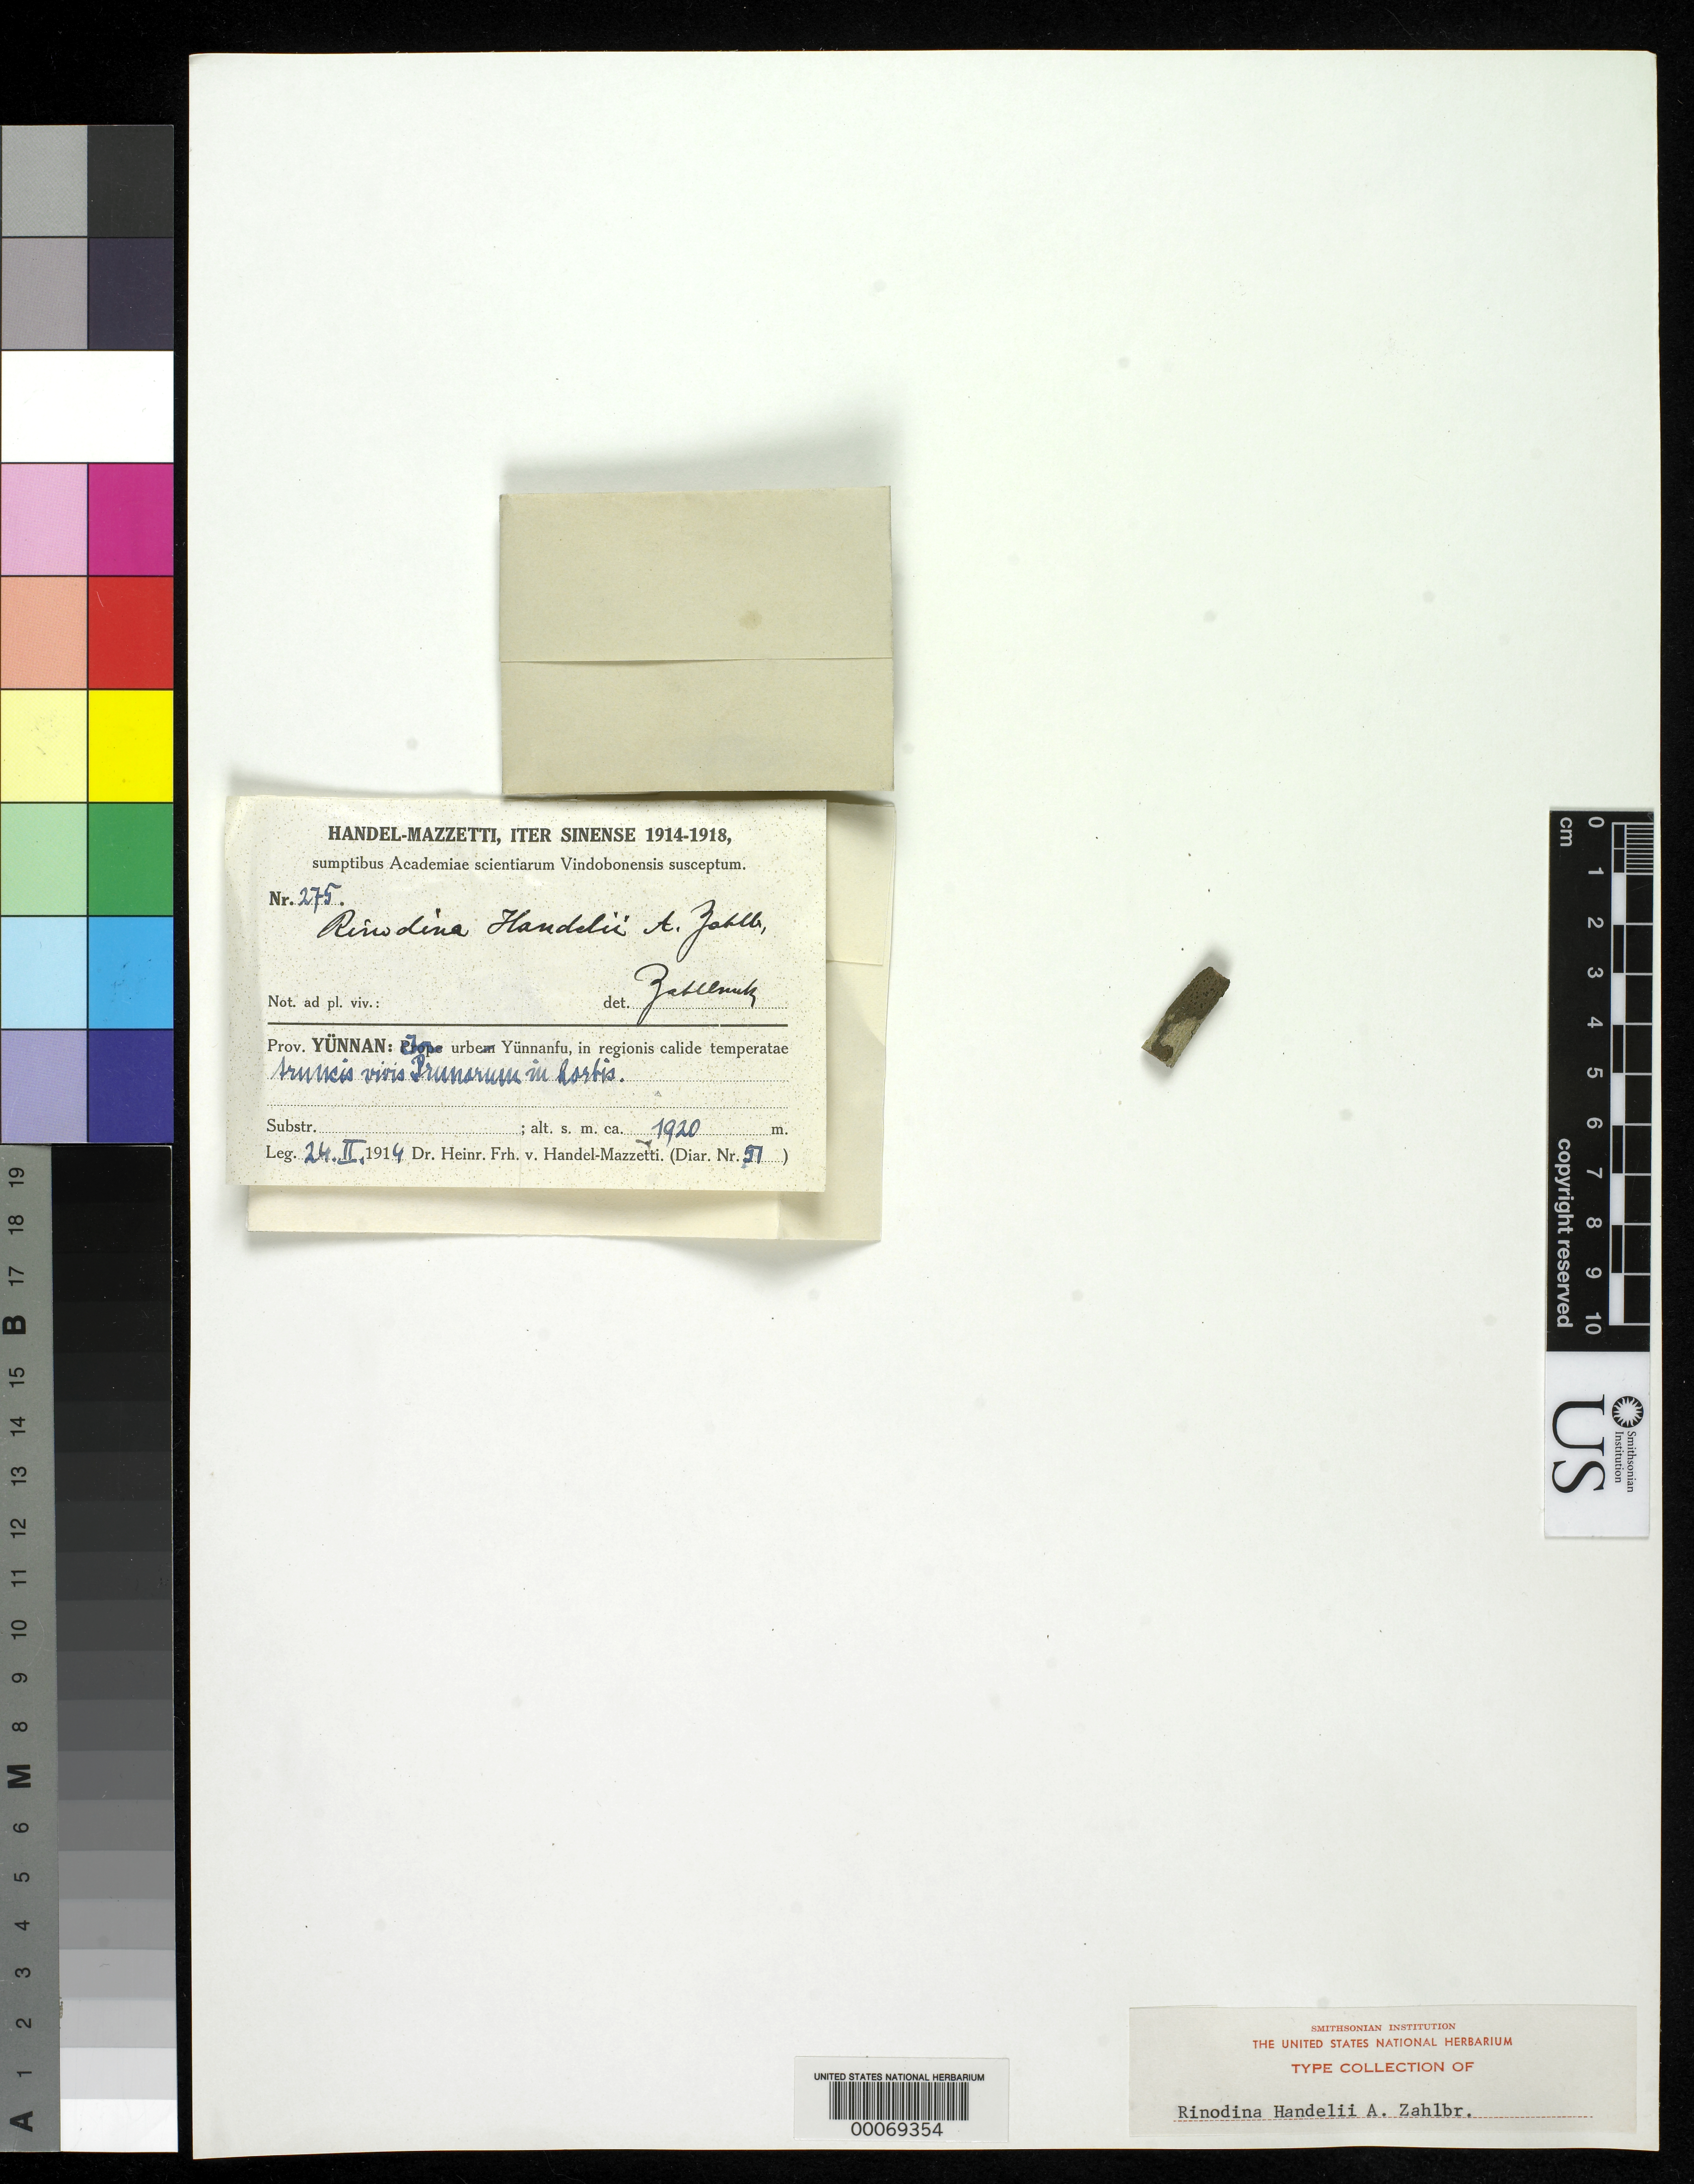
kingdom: Fungi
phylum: Ascomycota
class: Lecanoromycetes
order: Caliciales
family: Physciaceae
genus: Rinodina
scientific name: Rinodina handellii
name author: Zahlbr. in Hand.-Mazz.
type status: Isotype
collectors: H. Handel-Mazzetti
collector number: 275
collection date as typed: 24 Feb 1914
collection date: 1914-02-24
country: China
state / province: Yunnan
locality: Yunnanfu.